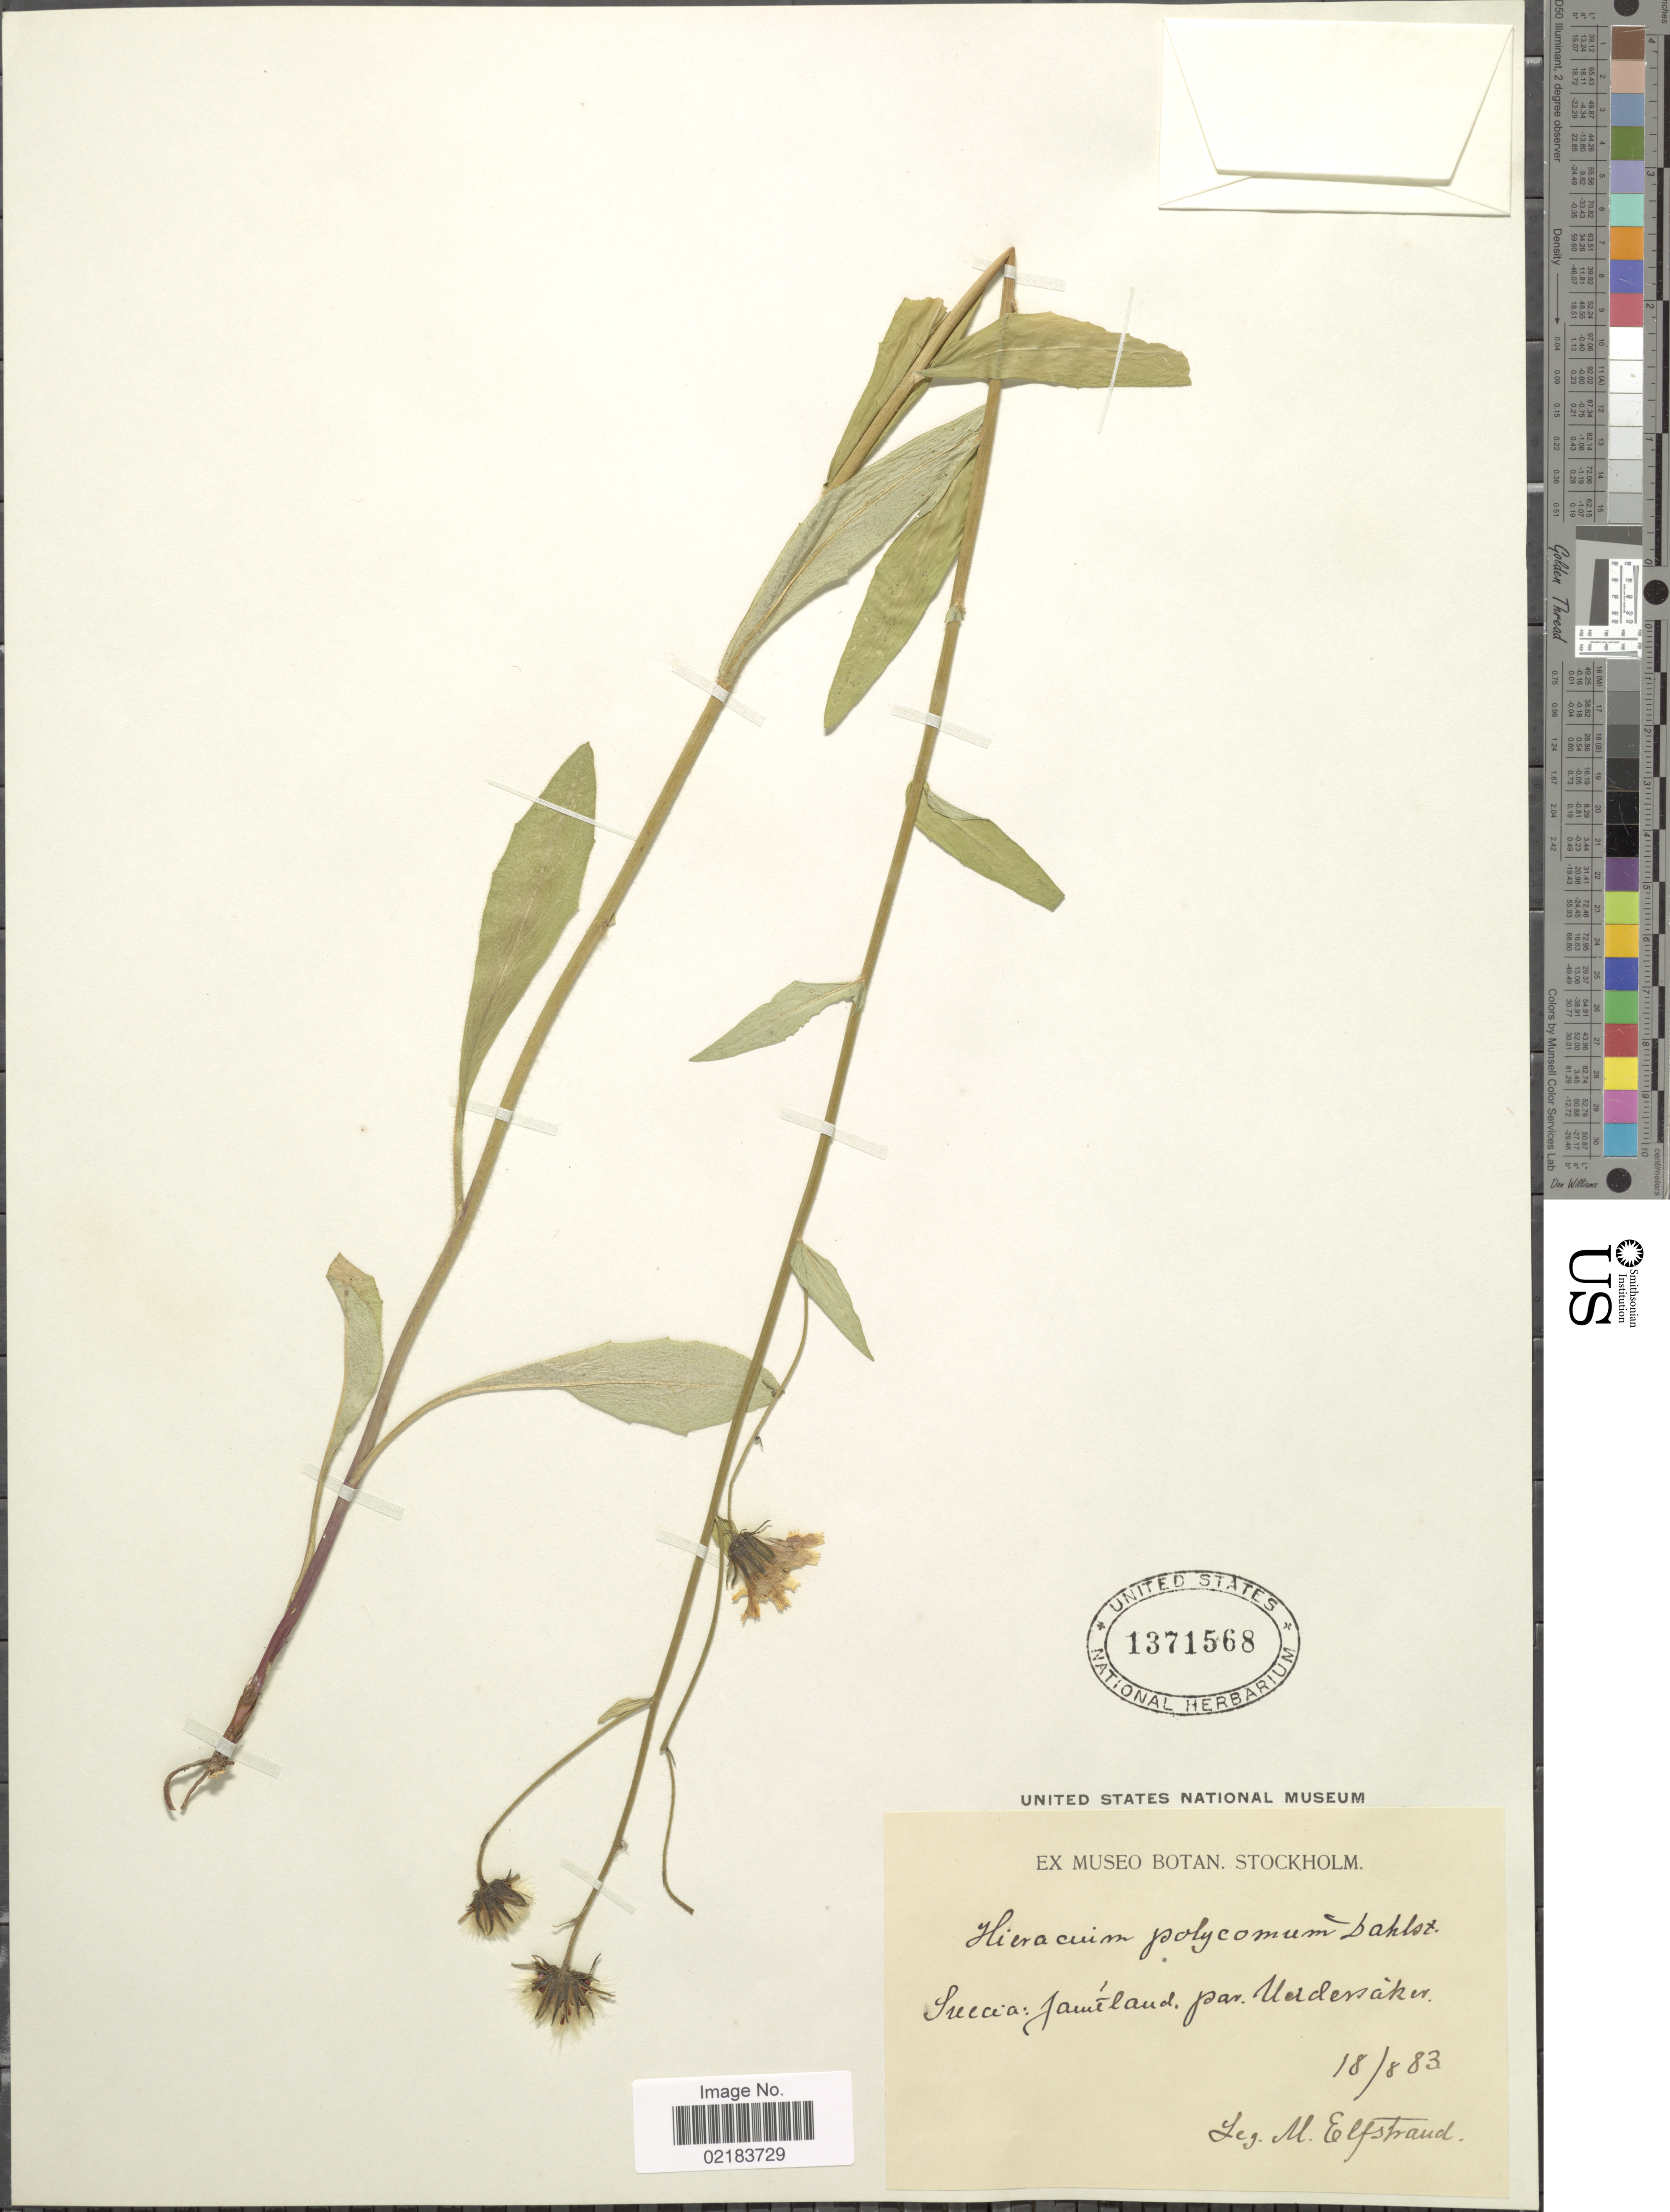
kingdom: Plantae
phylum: Tracheophyta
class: Magnoliopsida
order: Asterales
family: Asteraceae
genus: Hieracium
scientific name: Hieracium polycomum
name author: Norrlin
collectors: E. Ekstrand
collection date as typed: Transcribed d/m/y: 18/8/83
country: Sweden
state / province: Jämtland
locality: Suecia: Jamtland, par. Undersåker.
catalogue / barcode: US 1371568